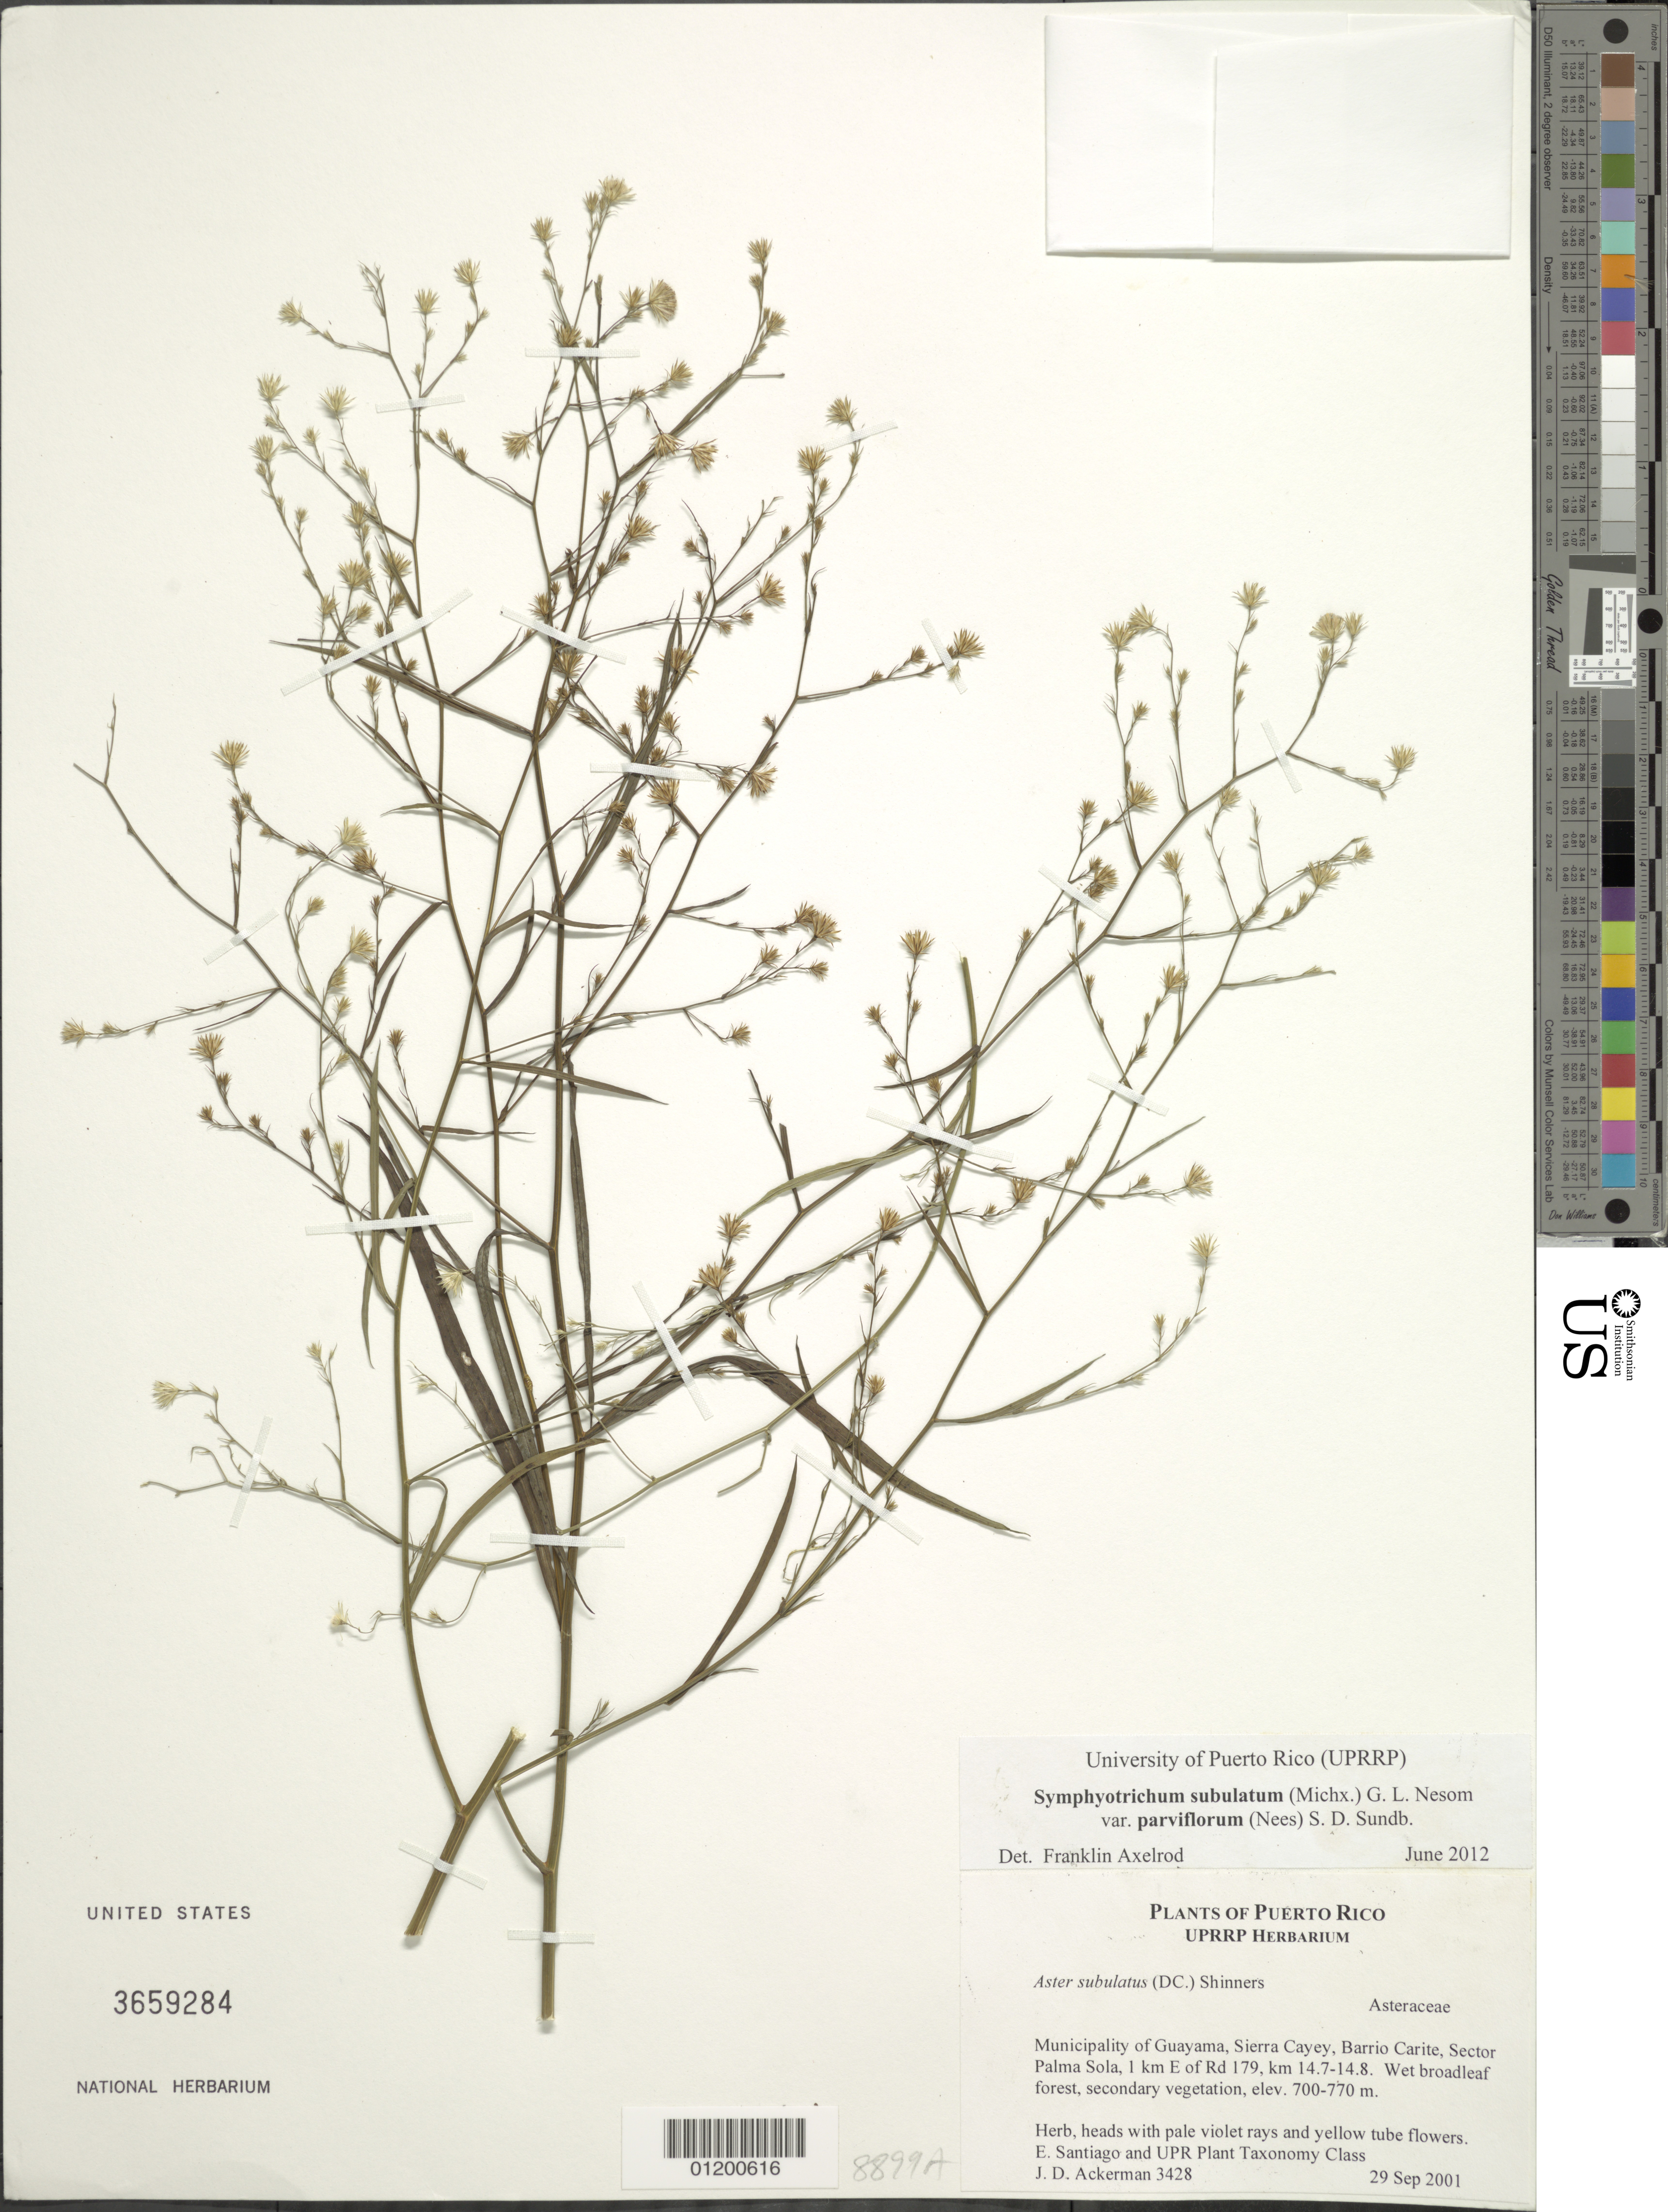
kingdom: Plantae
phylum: Tracheophyta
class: Magnoliopsida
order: Asterales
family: Asteraceae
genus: Symphyotrichum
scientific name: Symphyotrichum subulatum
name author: (Michx.) G.L. Nesom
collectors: F. S. Axelrod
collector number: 3428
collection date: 2001-09-29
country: Puerto Rico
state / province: Guayama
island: Puerto Rico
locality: Sierra Cayey, Barrio Carite, Sector Palma Sola, 1 km E of Rd 179, km 14.7-14.8.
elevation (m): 700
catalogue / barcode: US 3659284